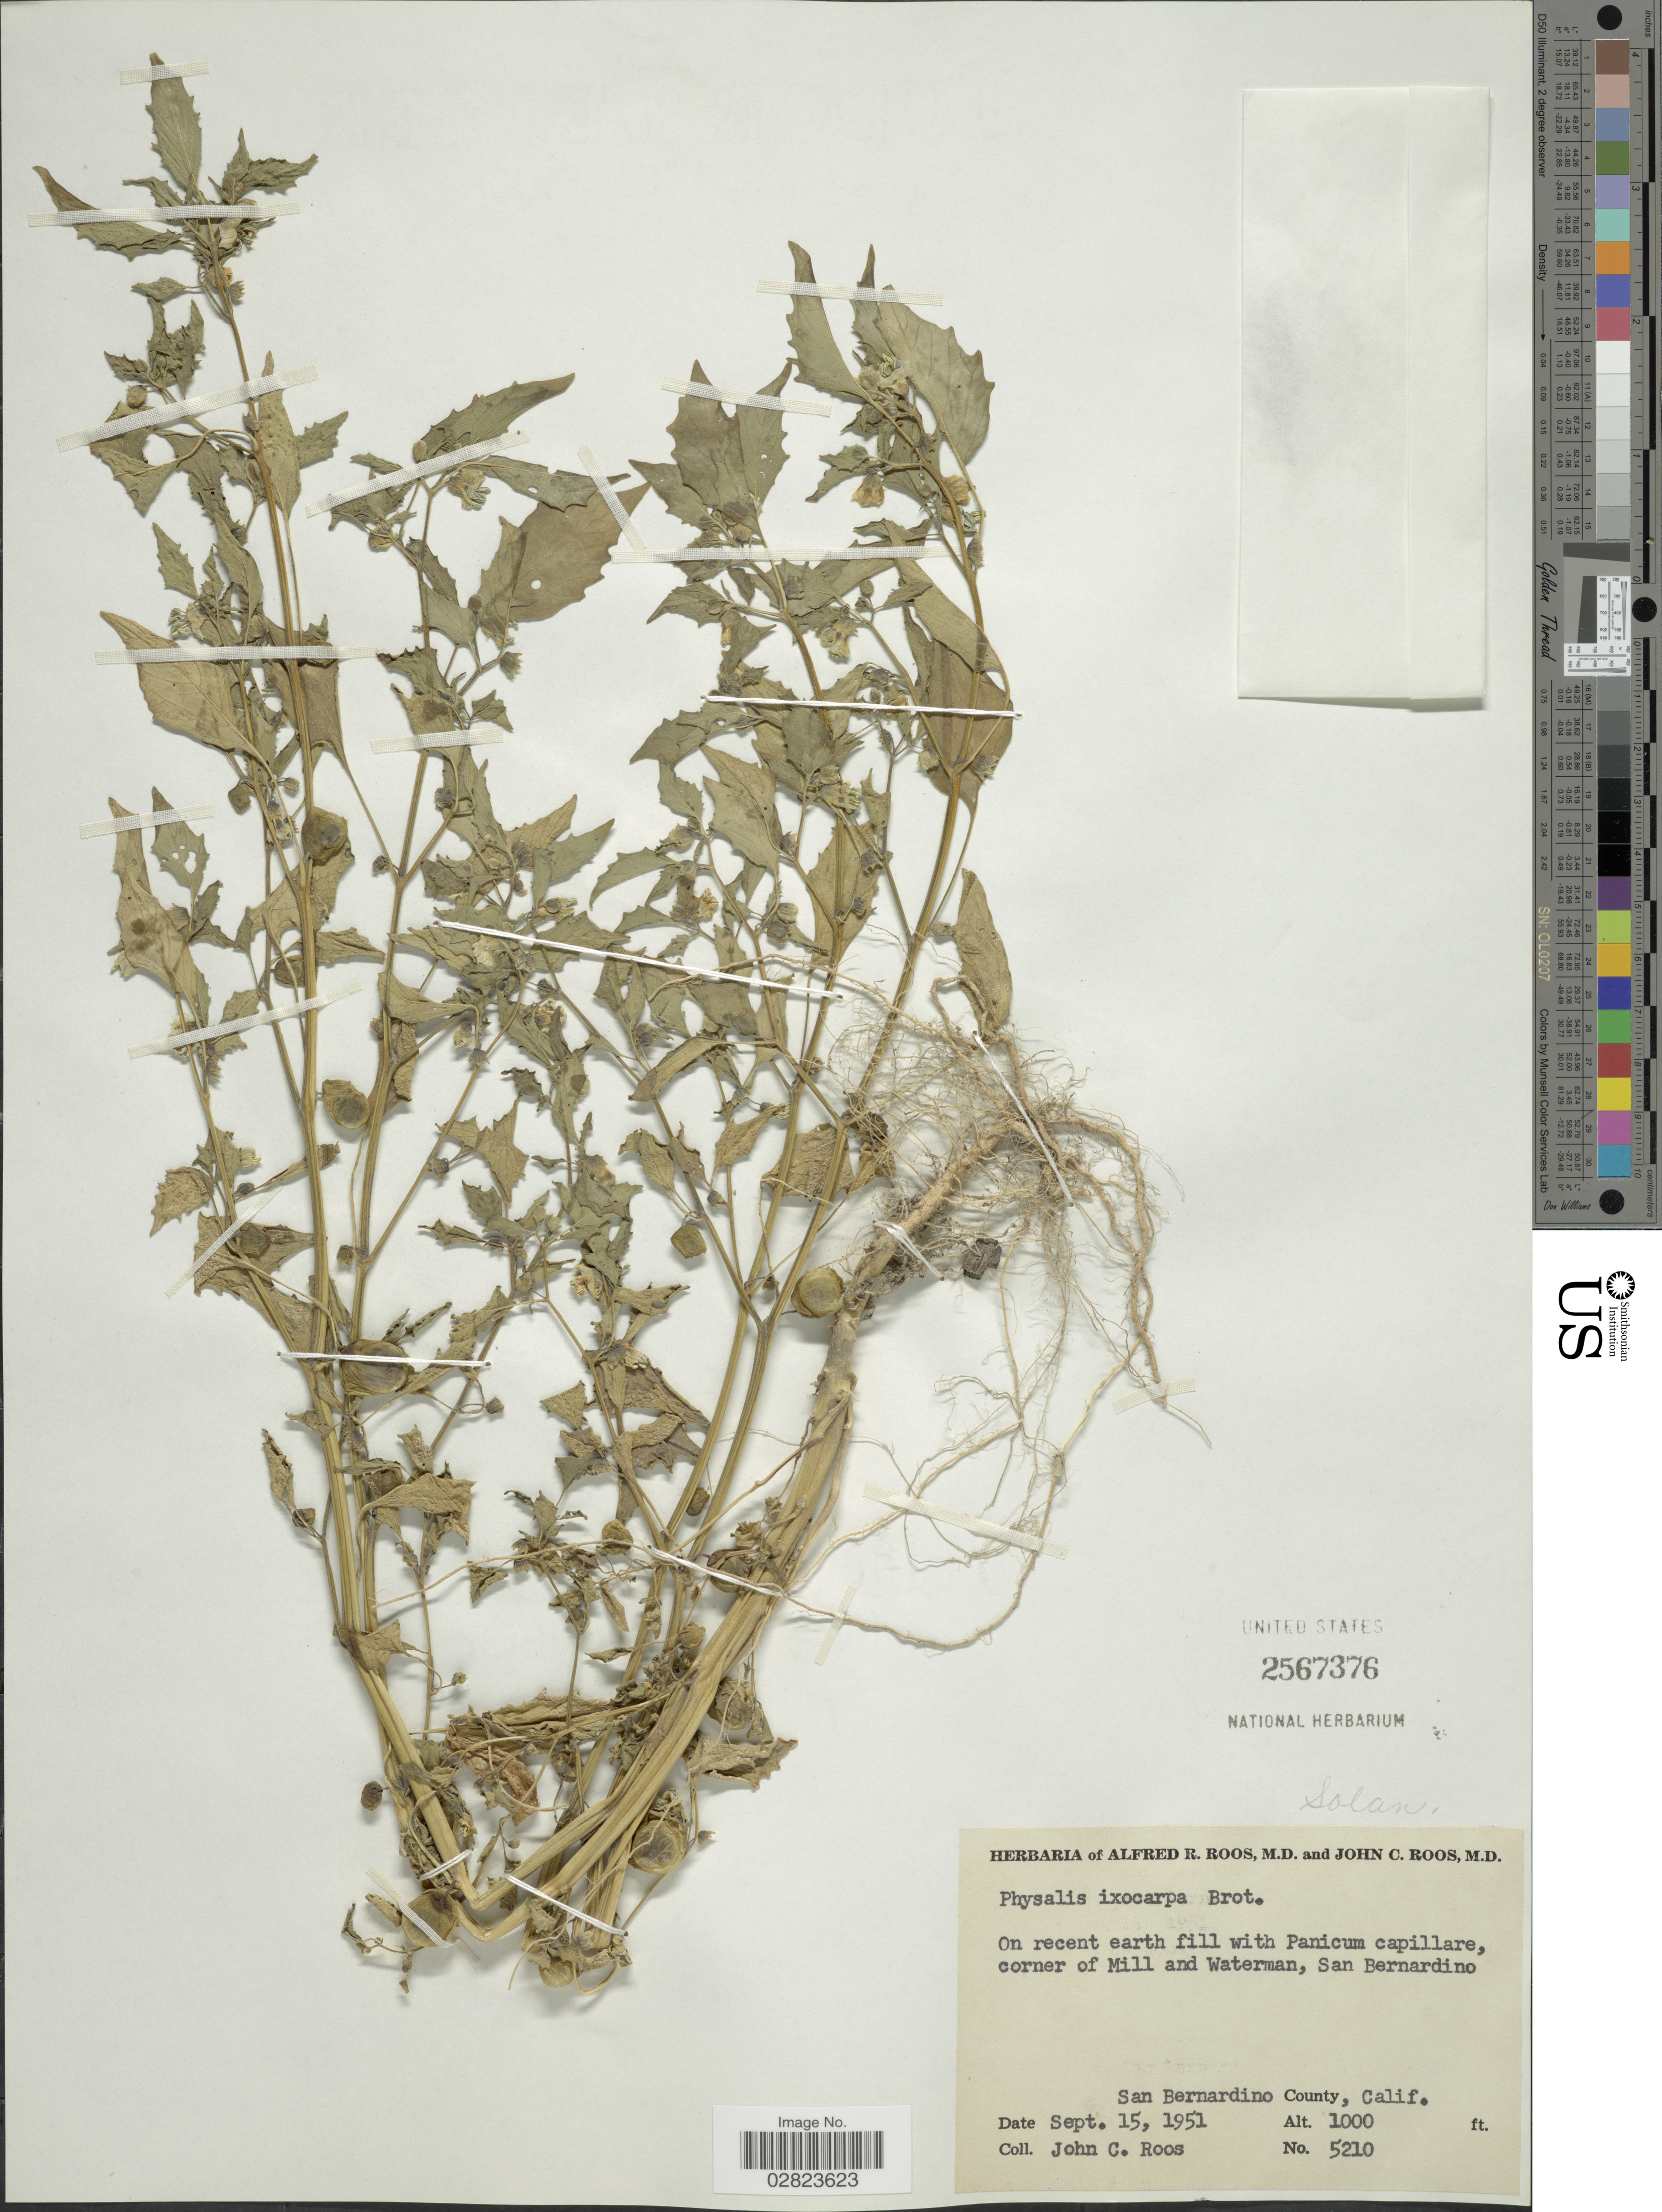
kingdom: Plantae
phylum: Tracheophyta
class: Magnoliopsida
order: Solanales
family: Solanaceae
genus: Physalis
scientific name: Physalis ixocarpa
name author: Brot. ex Hornem.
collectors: J. C. Roos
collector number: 5210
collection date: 1951-09-15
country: United States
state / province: California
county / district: San Bernardino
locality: San Bernardino County.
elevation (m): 305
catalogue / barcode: US 2567376